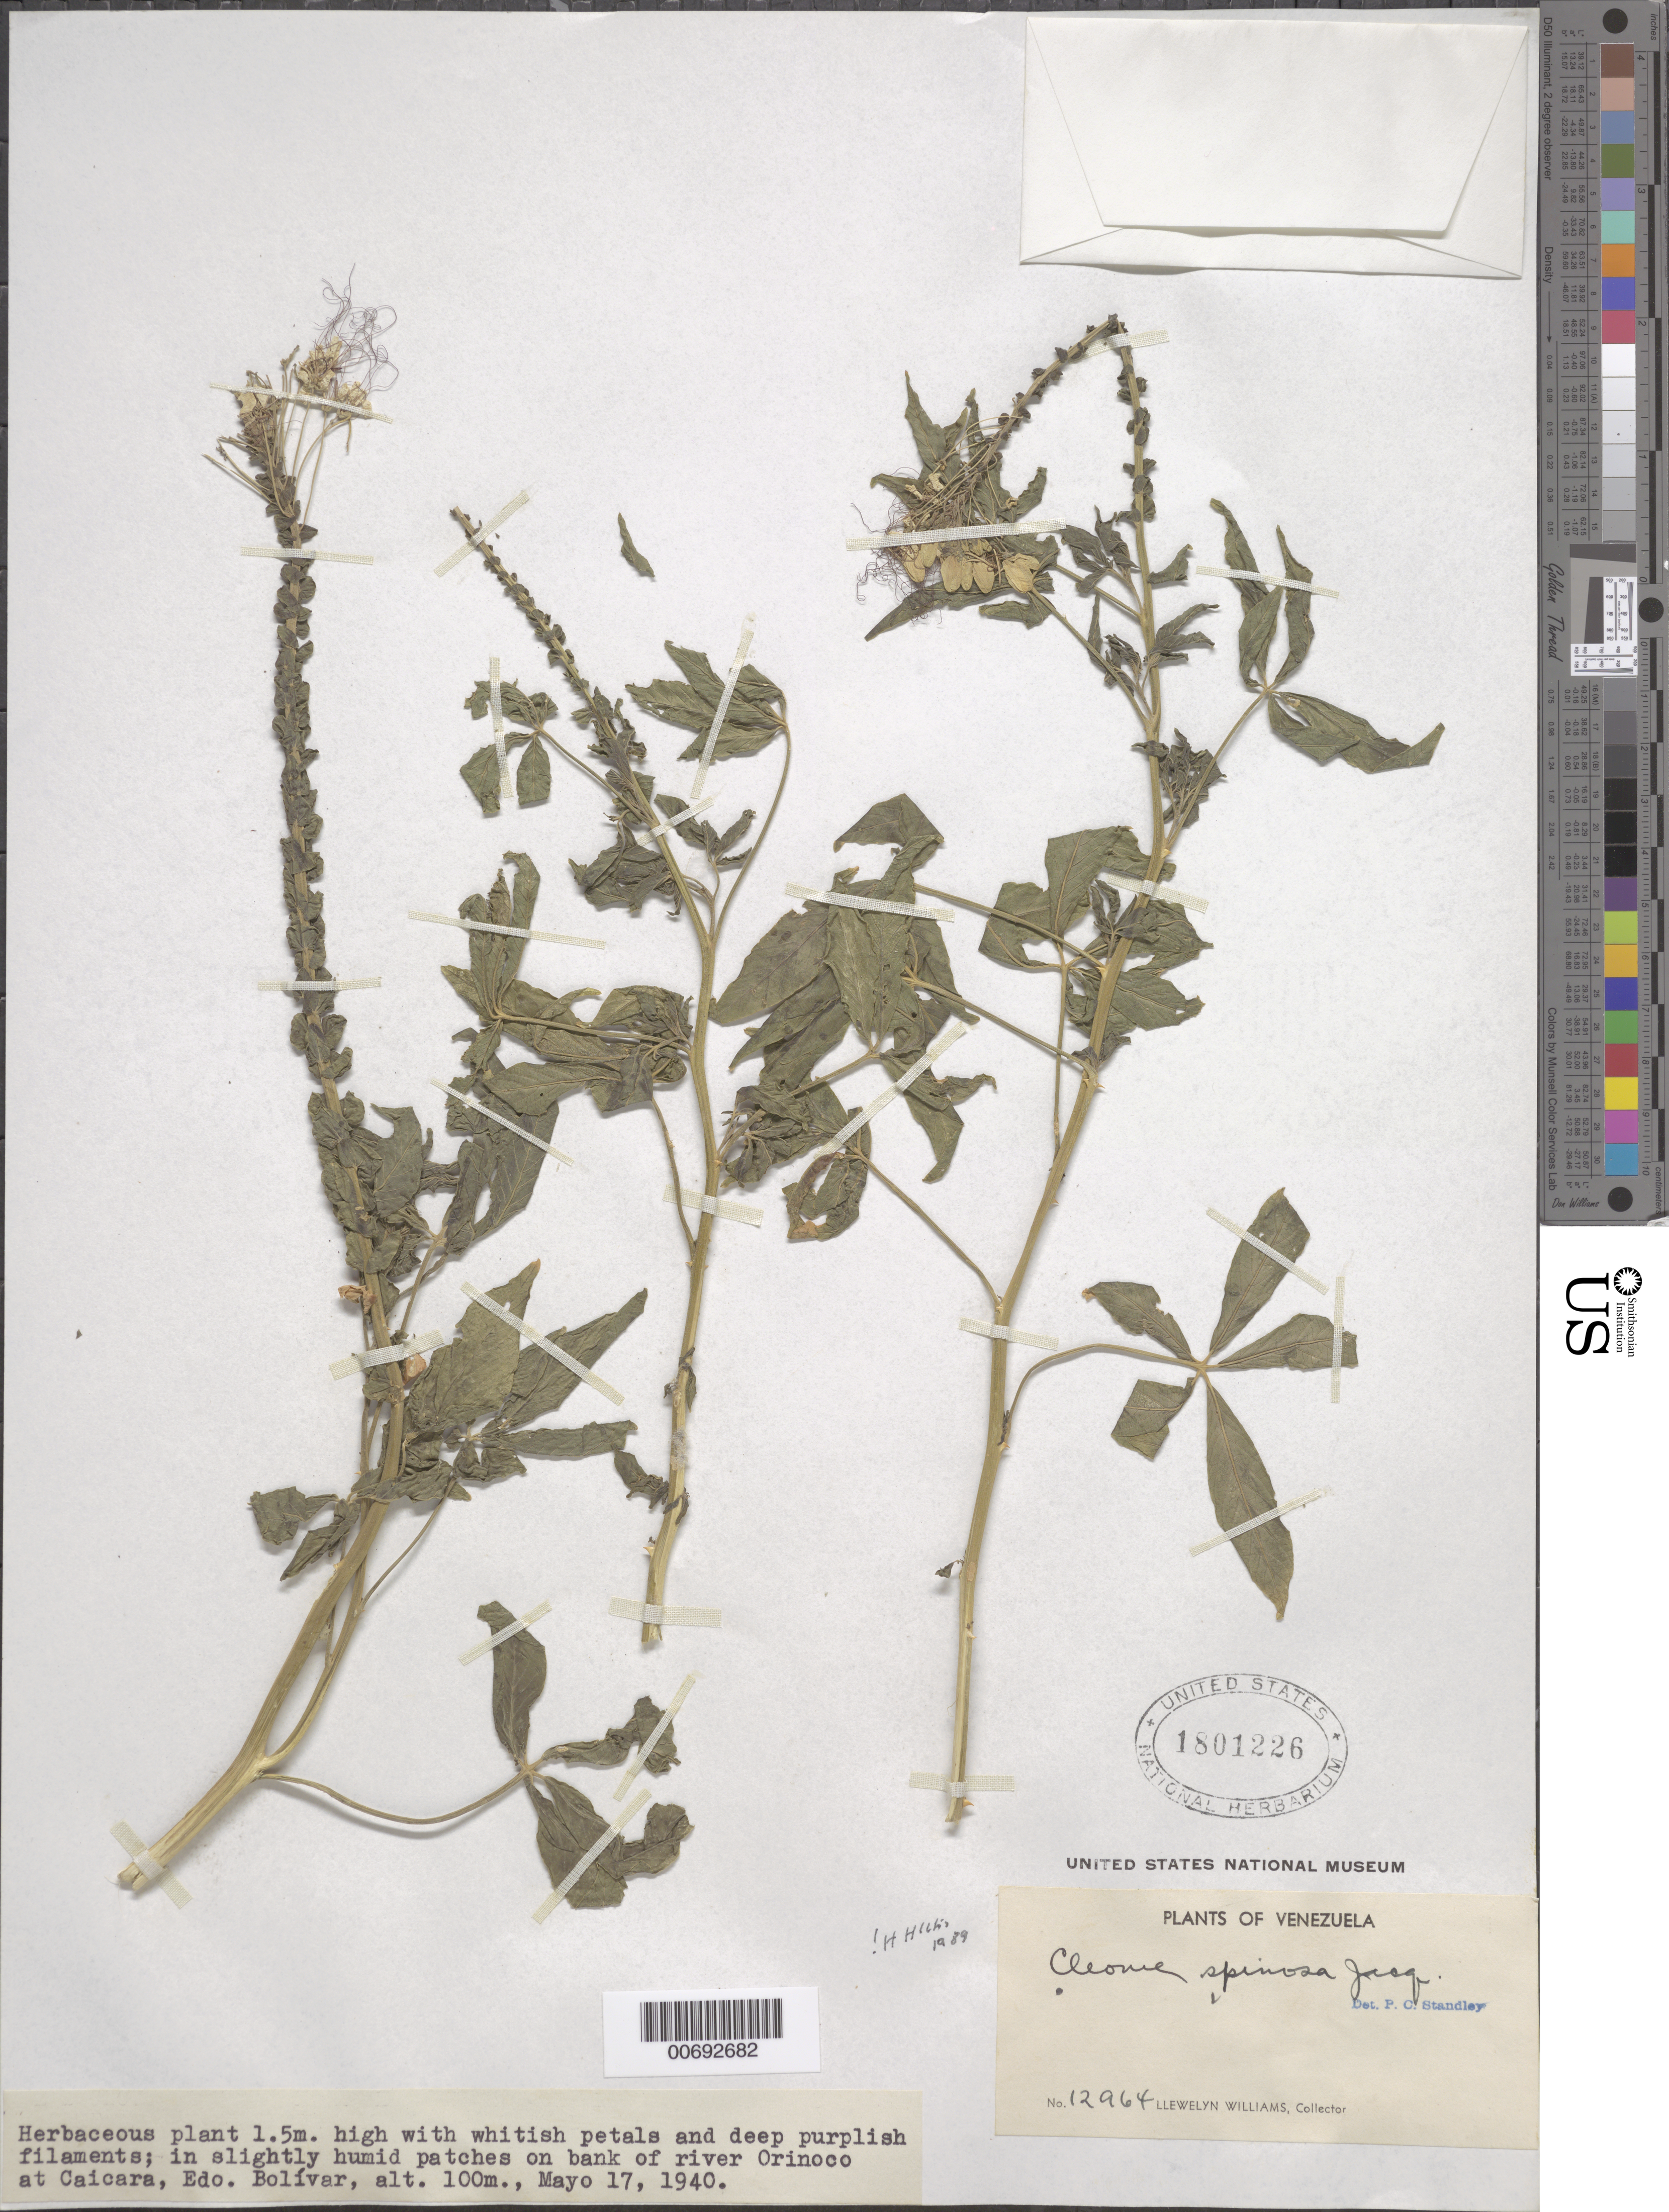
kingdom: Plantae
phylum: Tracheophyta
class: Magnoliopsida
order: Brassicales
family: Cleomaceae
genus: Tarenaya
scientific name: Tarenaya spinosa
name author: (Jacq.) Raf.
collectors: Ll. Williams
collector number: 12964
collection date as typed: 17-May-40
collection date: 1940-05-17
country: Venezuela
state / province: Bolívar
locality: Caicara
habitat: Slightly humid patches on bank of river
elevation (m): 100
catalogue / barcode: US 1801226